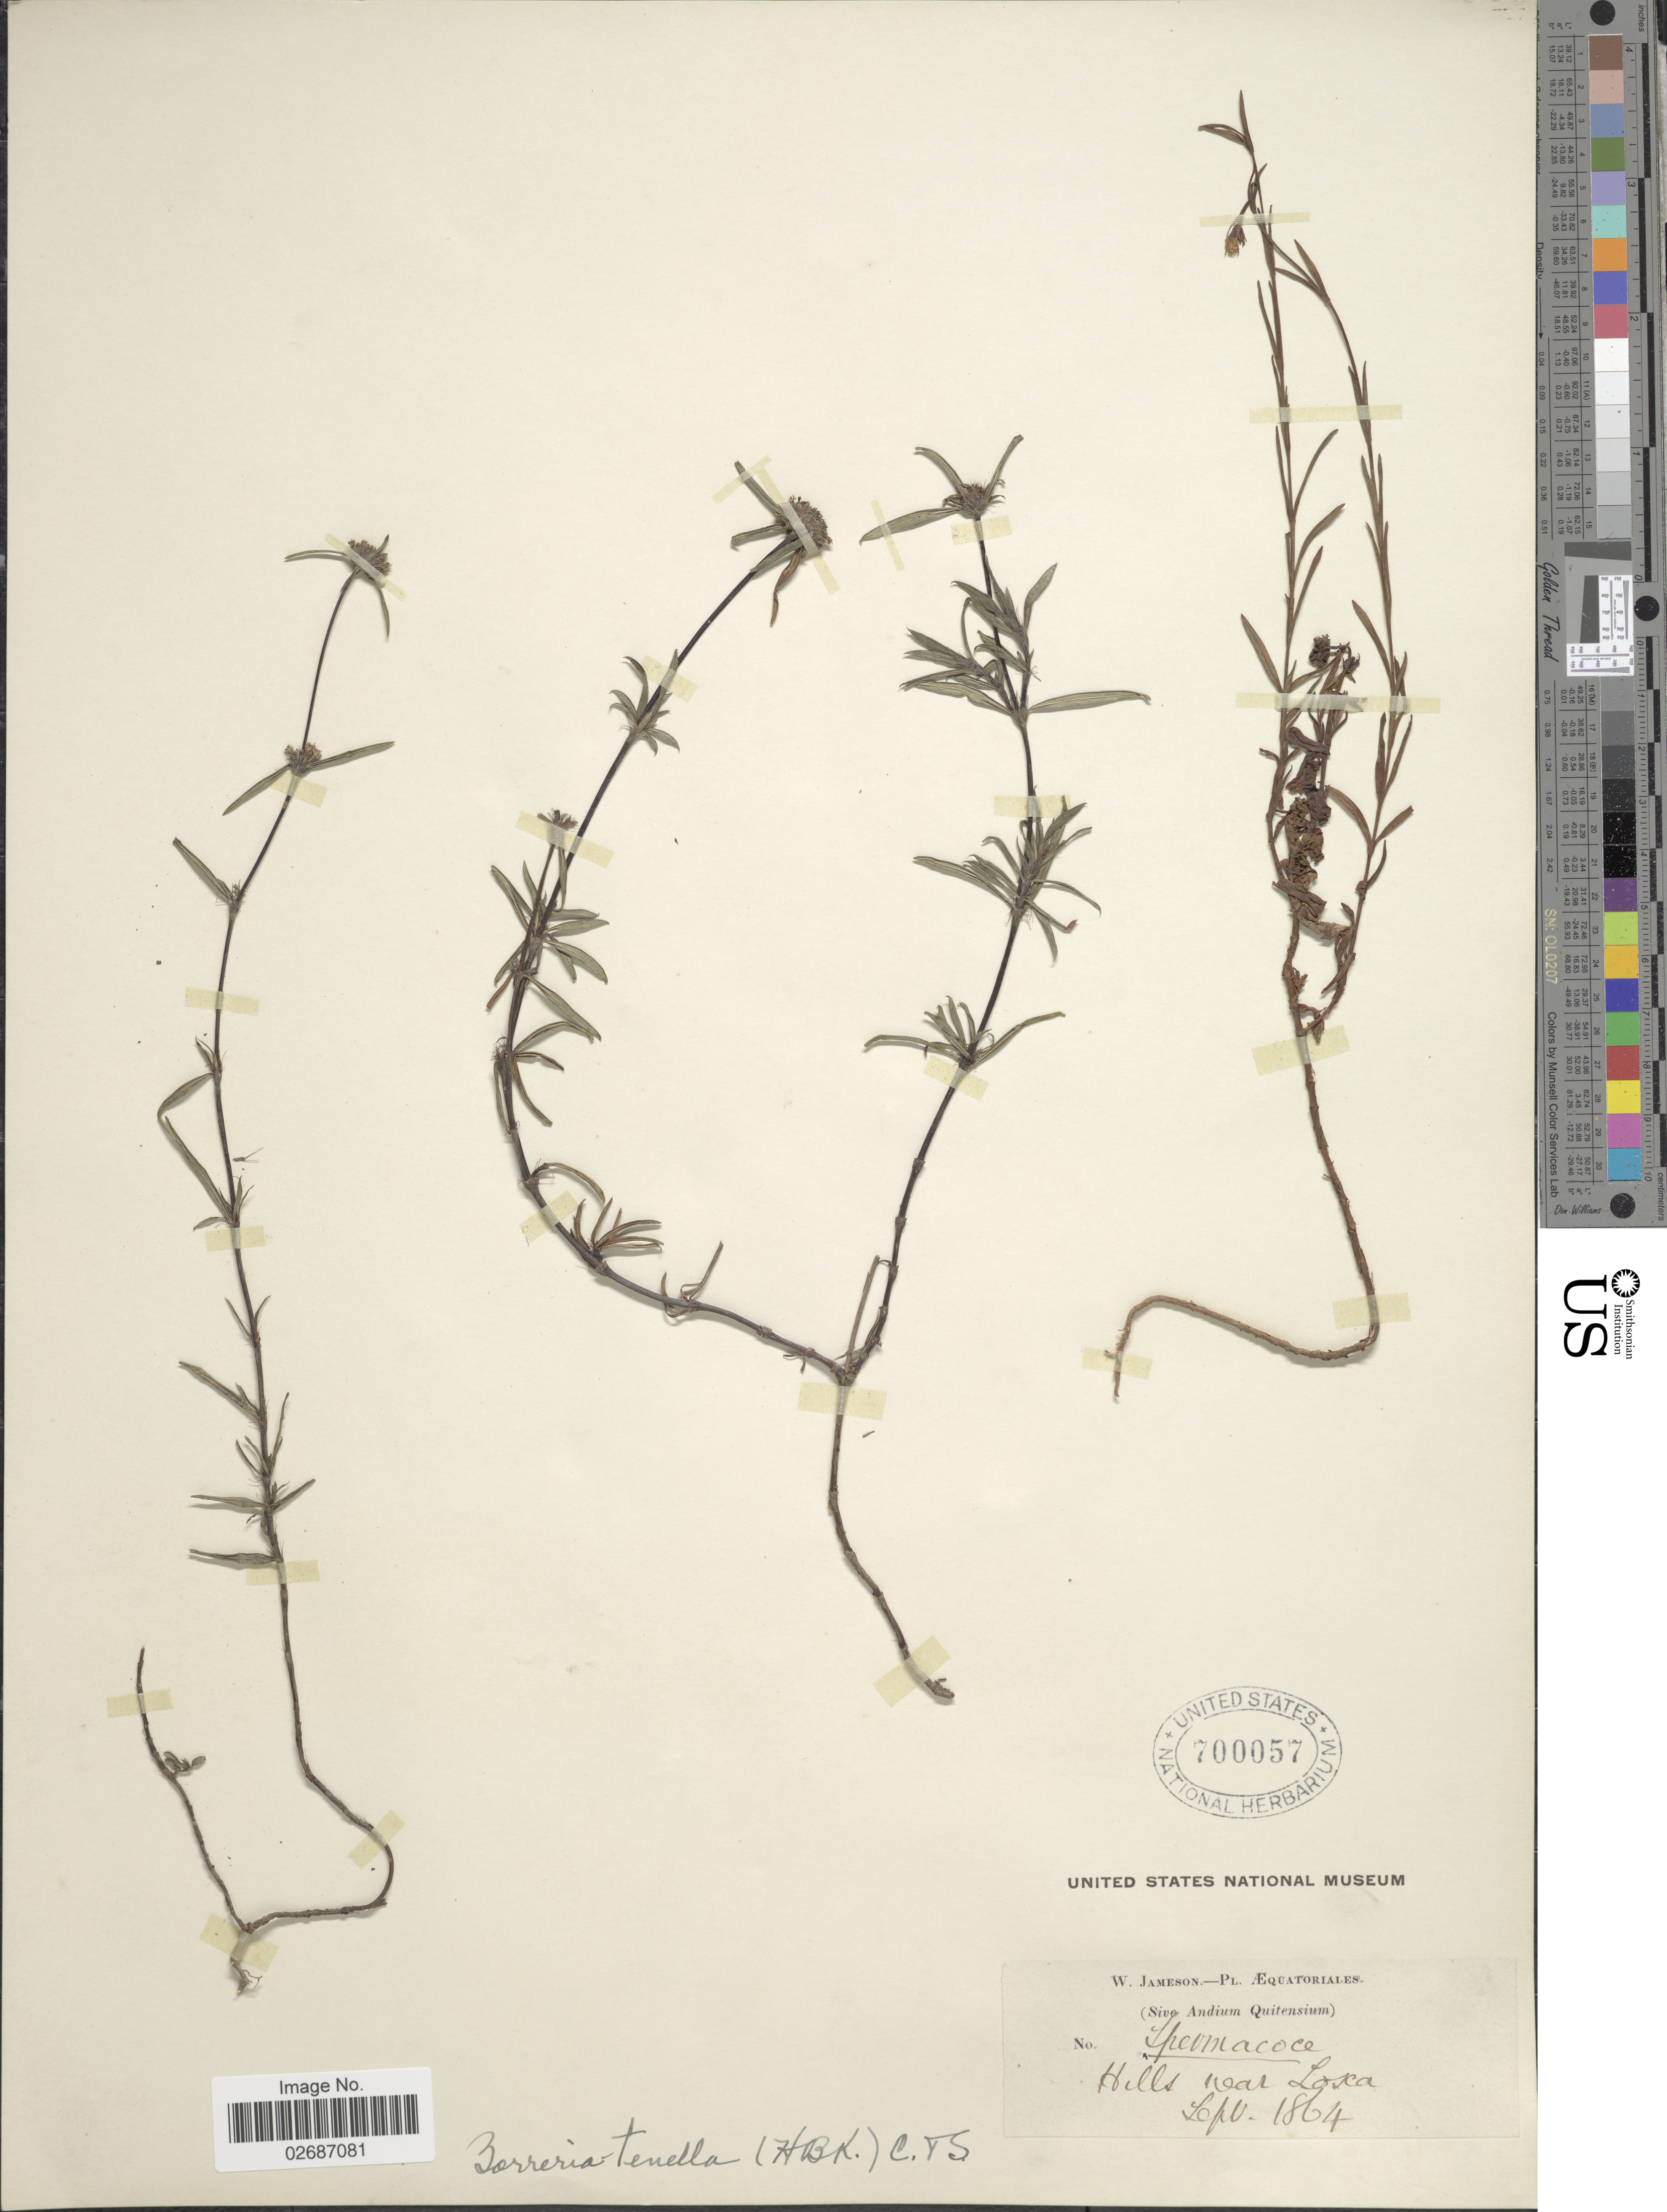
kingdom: Plantae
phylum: Tracheophyta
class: Magnoliopsida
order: Gentianales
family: Rubiaceae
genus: Borreria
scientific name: Borreria suaveolens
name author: G. Mey.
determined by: Kirkbride, J. H., Jr.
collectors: W. Jameson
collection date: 1864-09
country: Ecuador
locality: Aequatoriales, hills near Loxa (Sive Andium Quintensium)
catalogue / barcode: US 700057